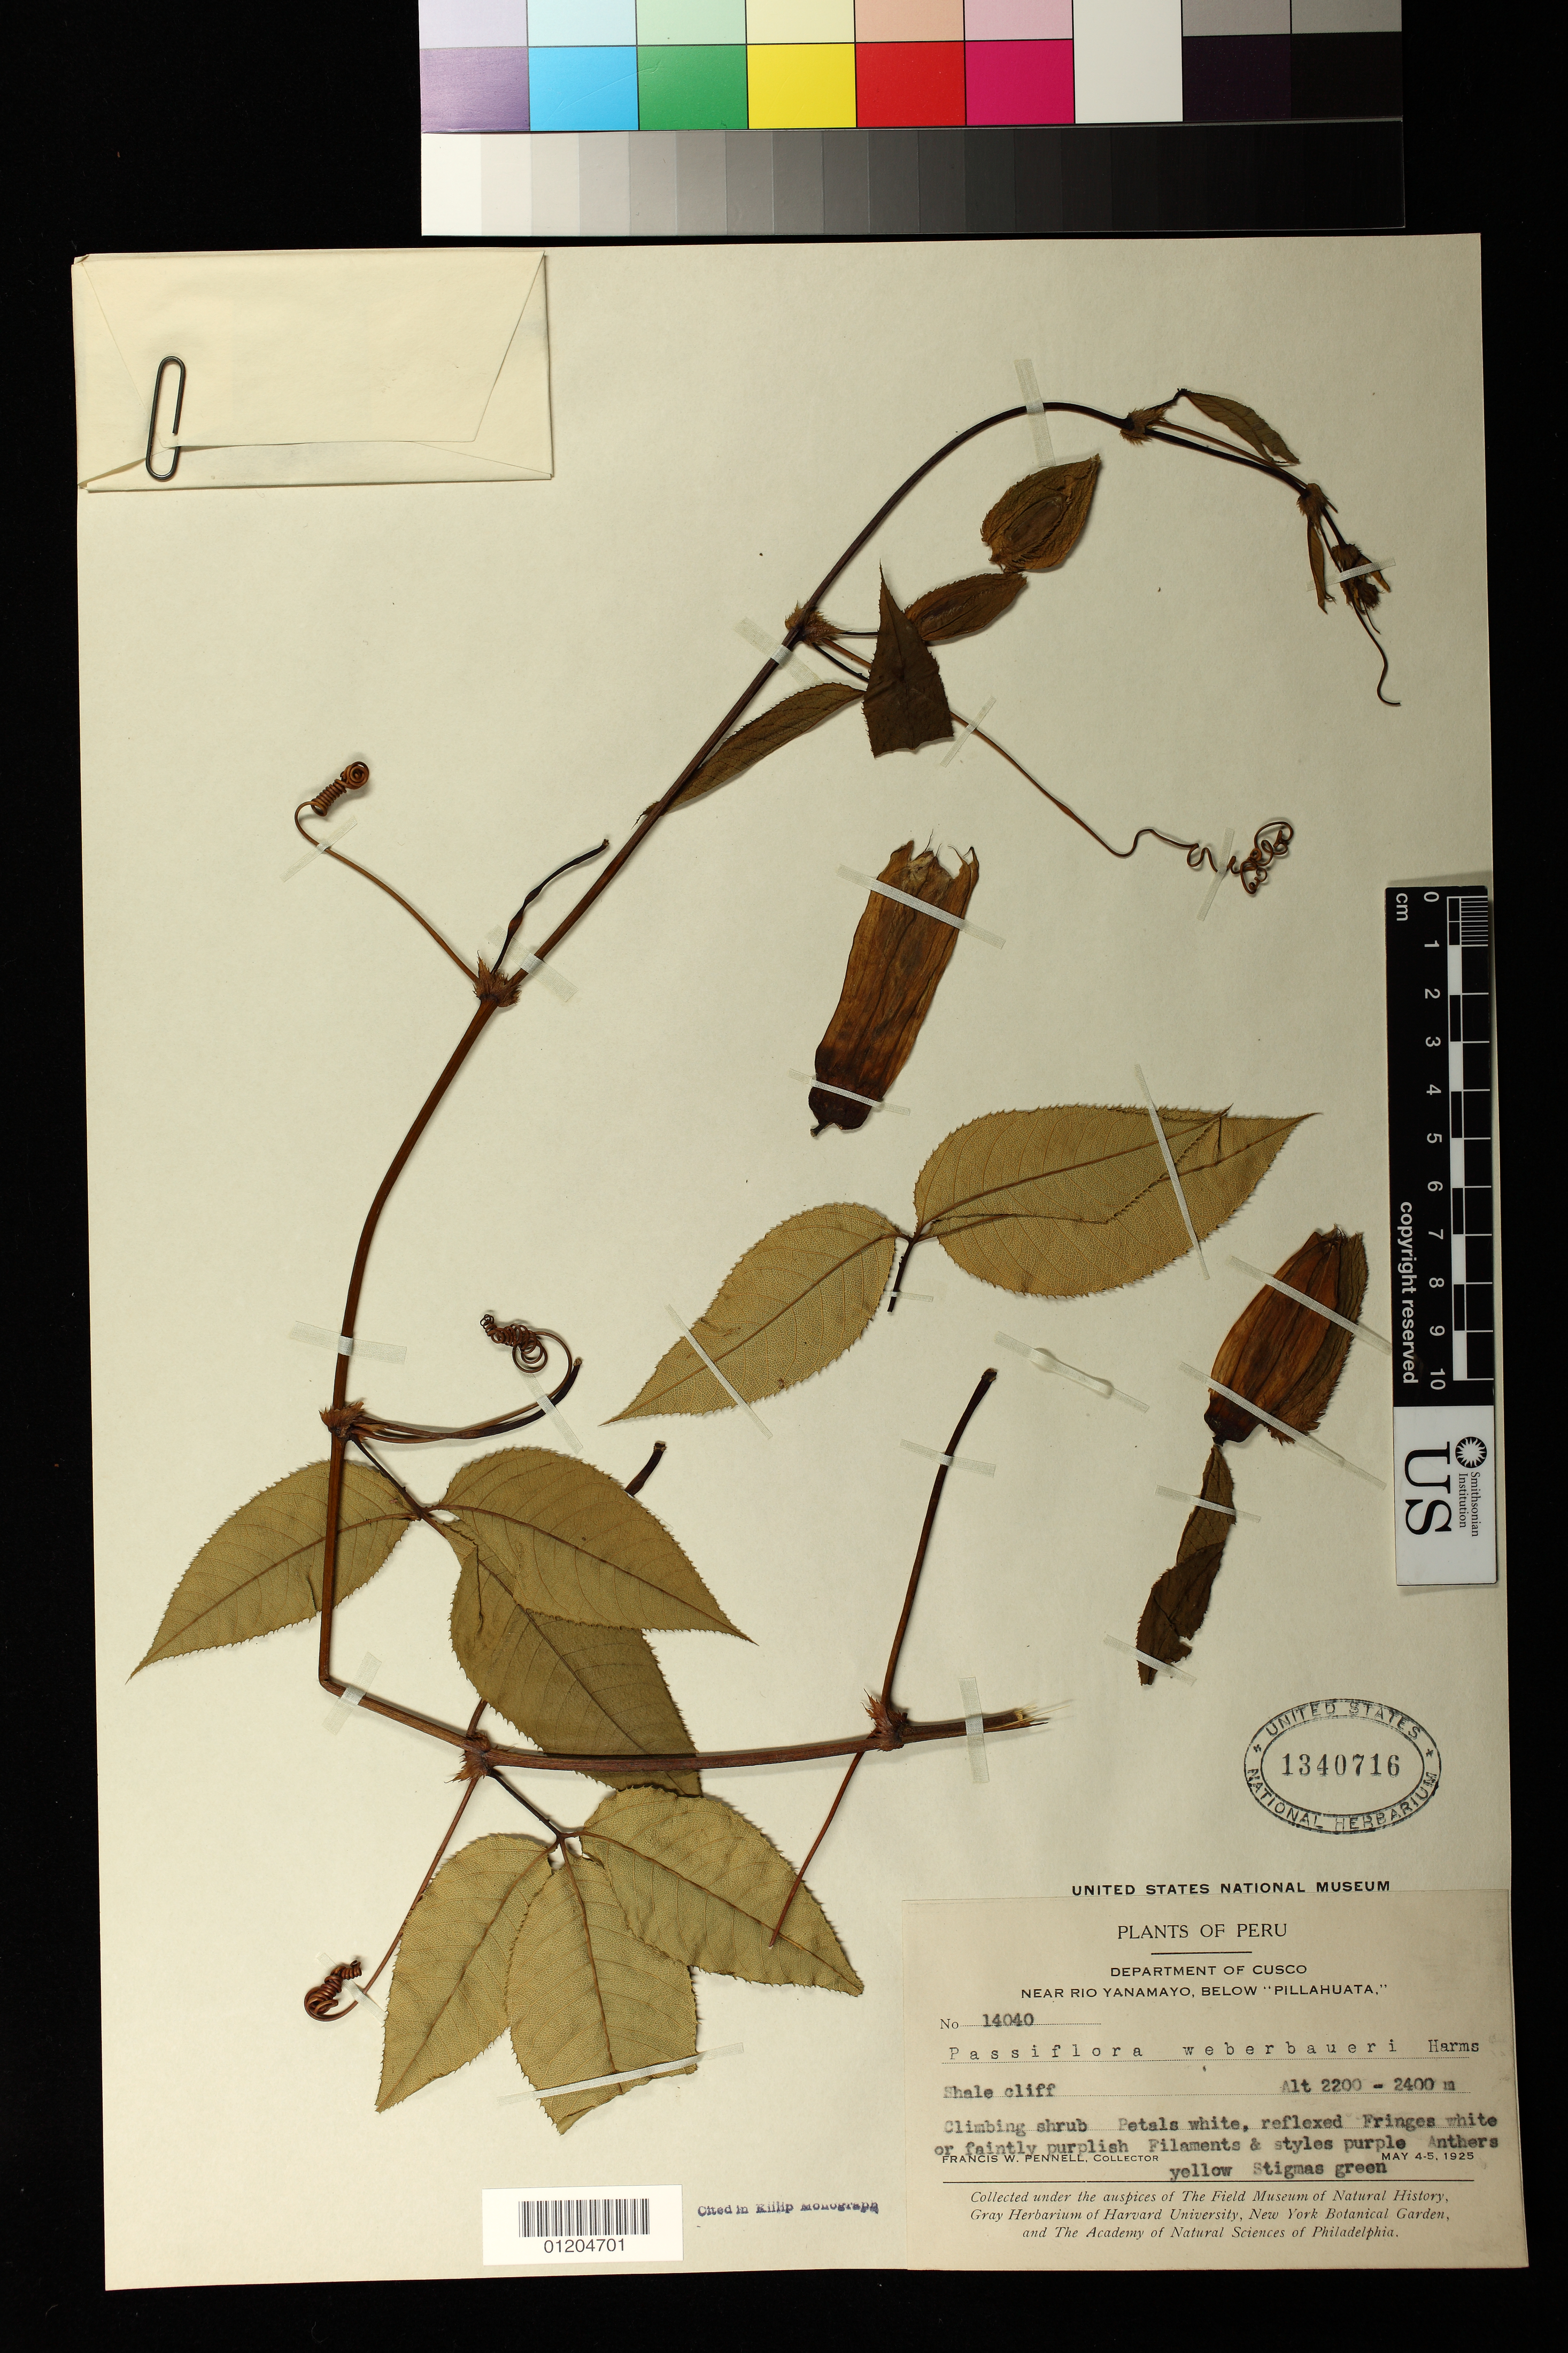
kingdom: Plantae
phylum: Tracheophyta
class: Magnoliopsida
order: Malpighiales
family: Passifloraceae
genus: Passiflora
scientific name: Passiflora weberbaueri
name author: Harms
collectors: F. W. Pennell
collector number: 14040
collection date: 1925-05-04/1925-05-05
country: Peru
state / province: Cusco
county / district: Paucartambo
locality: Near Rio Yanamayo, below "Pillahuata"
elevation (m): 2200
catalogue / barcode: US 1340716